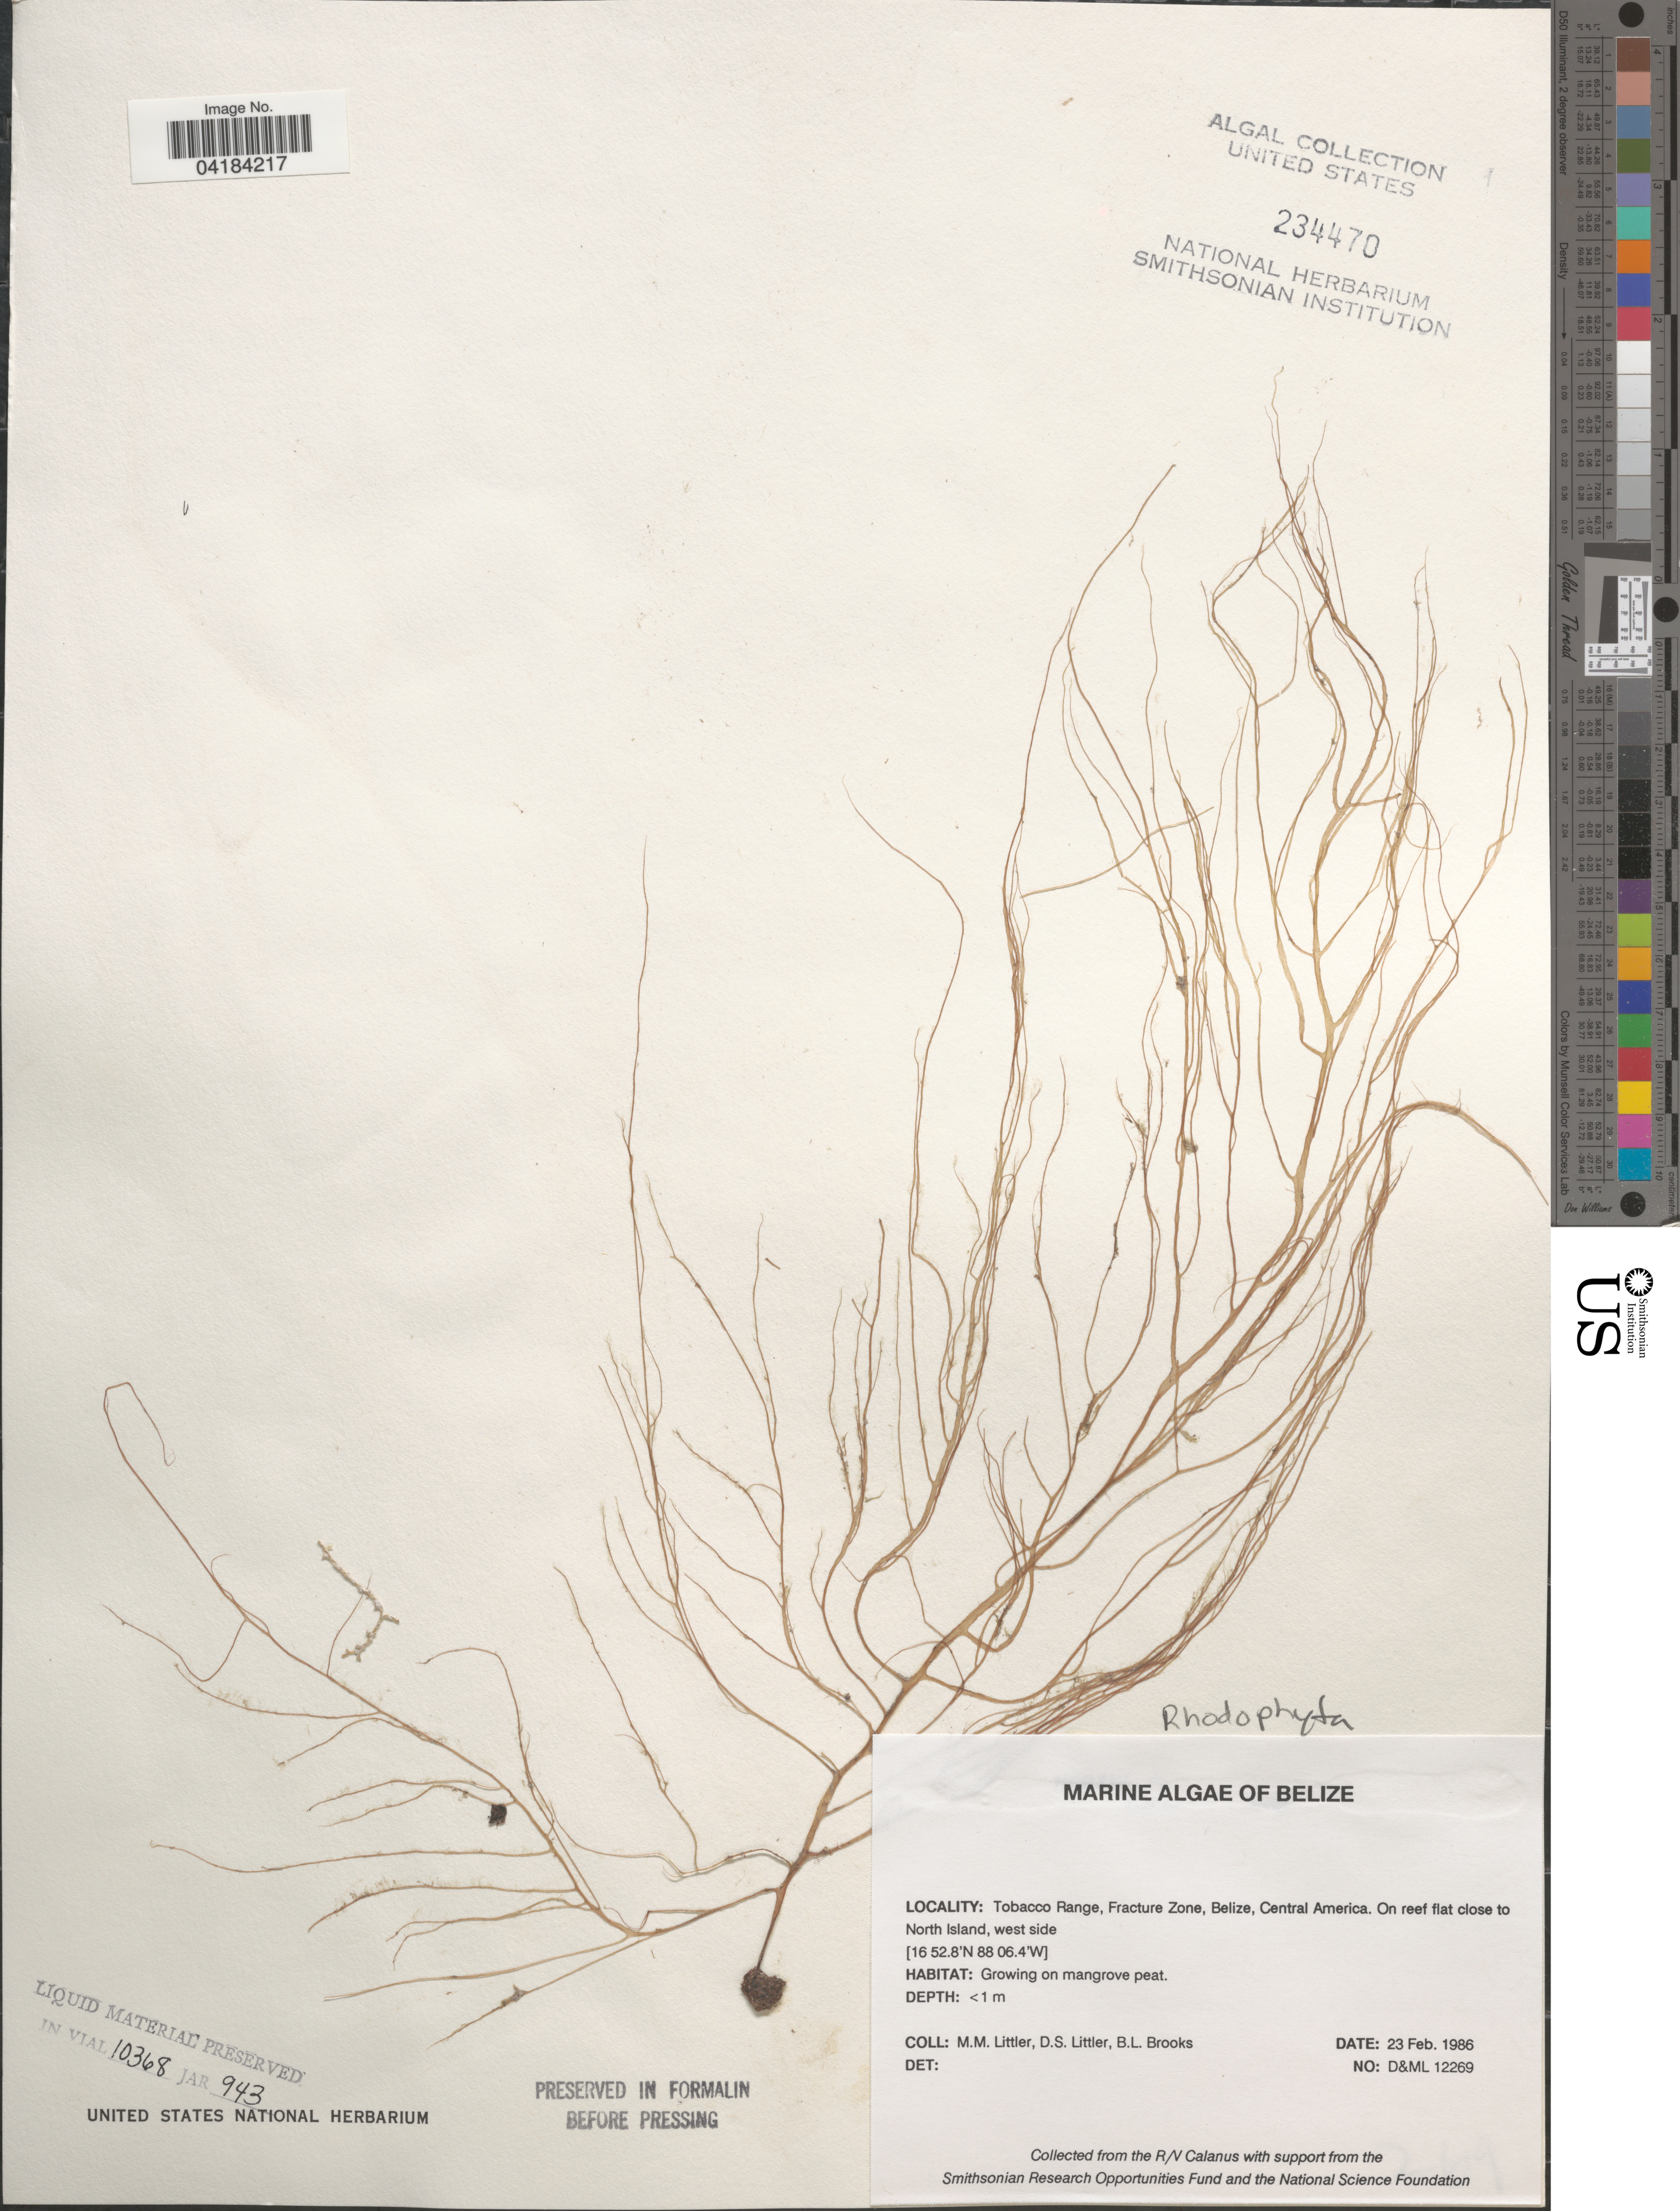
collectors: D. S. Littler & B. Brooks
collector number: D&ML12269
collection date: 1986-02-23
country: Belize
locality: Tobacco Range, Fracture Zone. On reef flat close to North Island, west side.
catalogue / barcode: US 234470